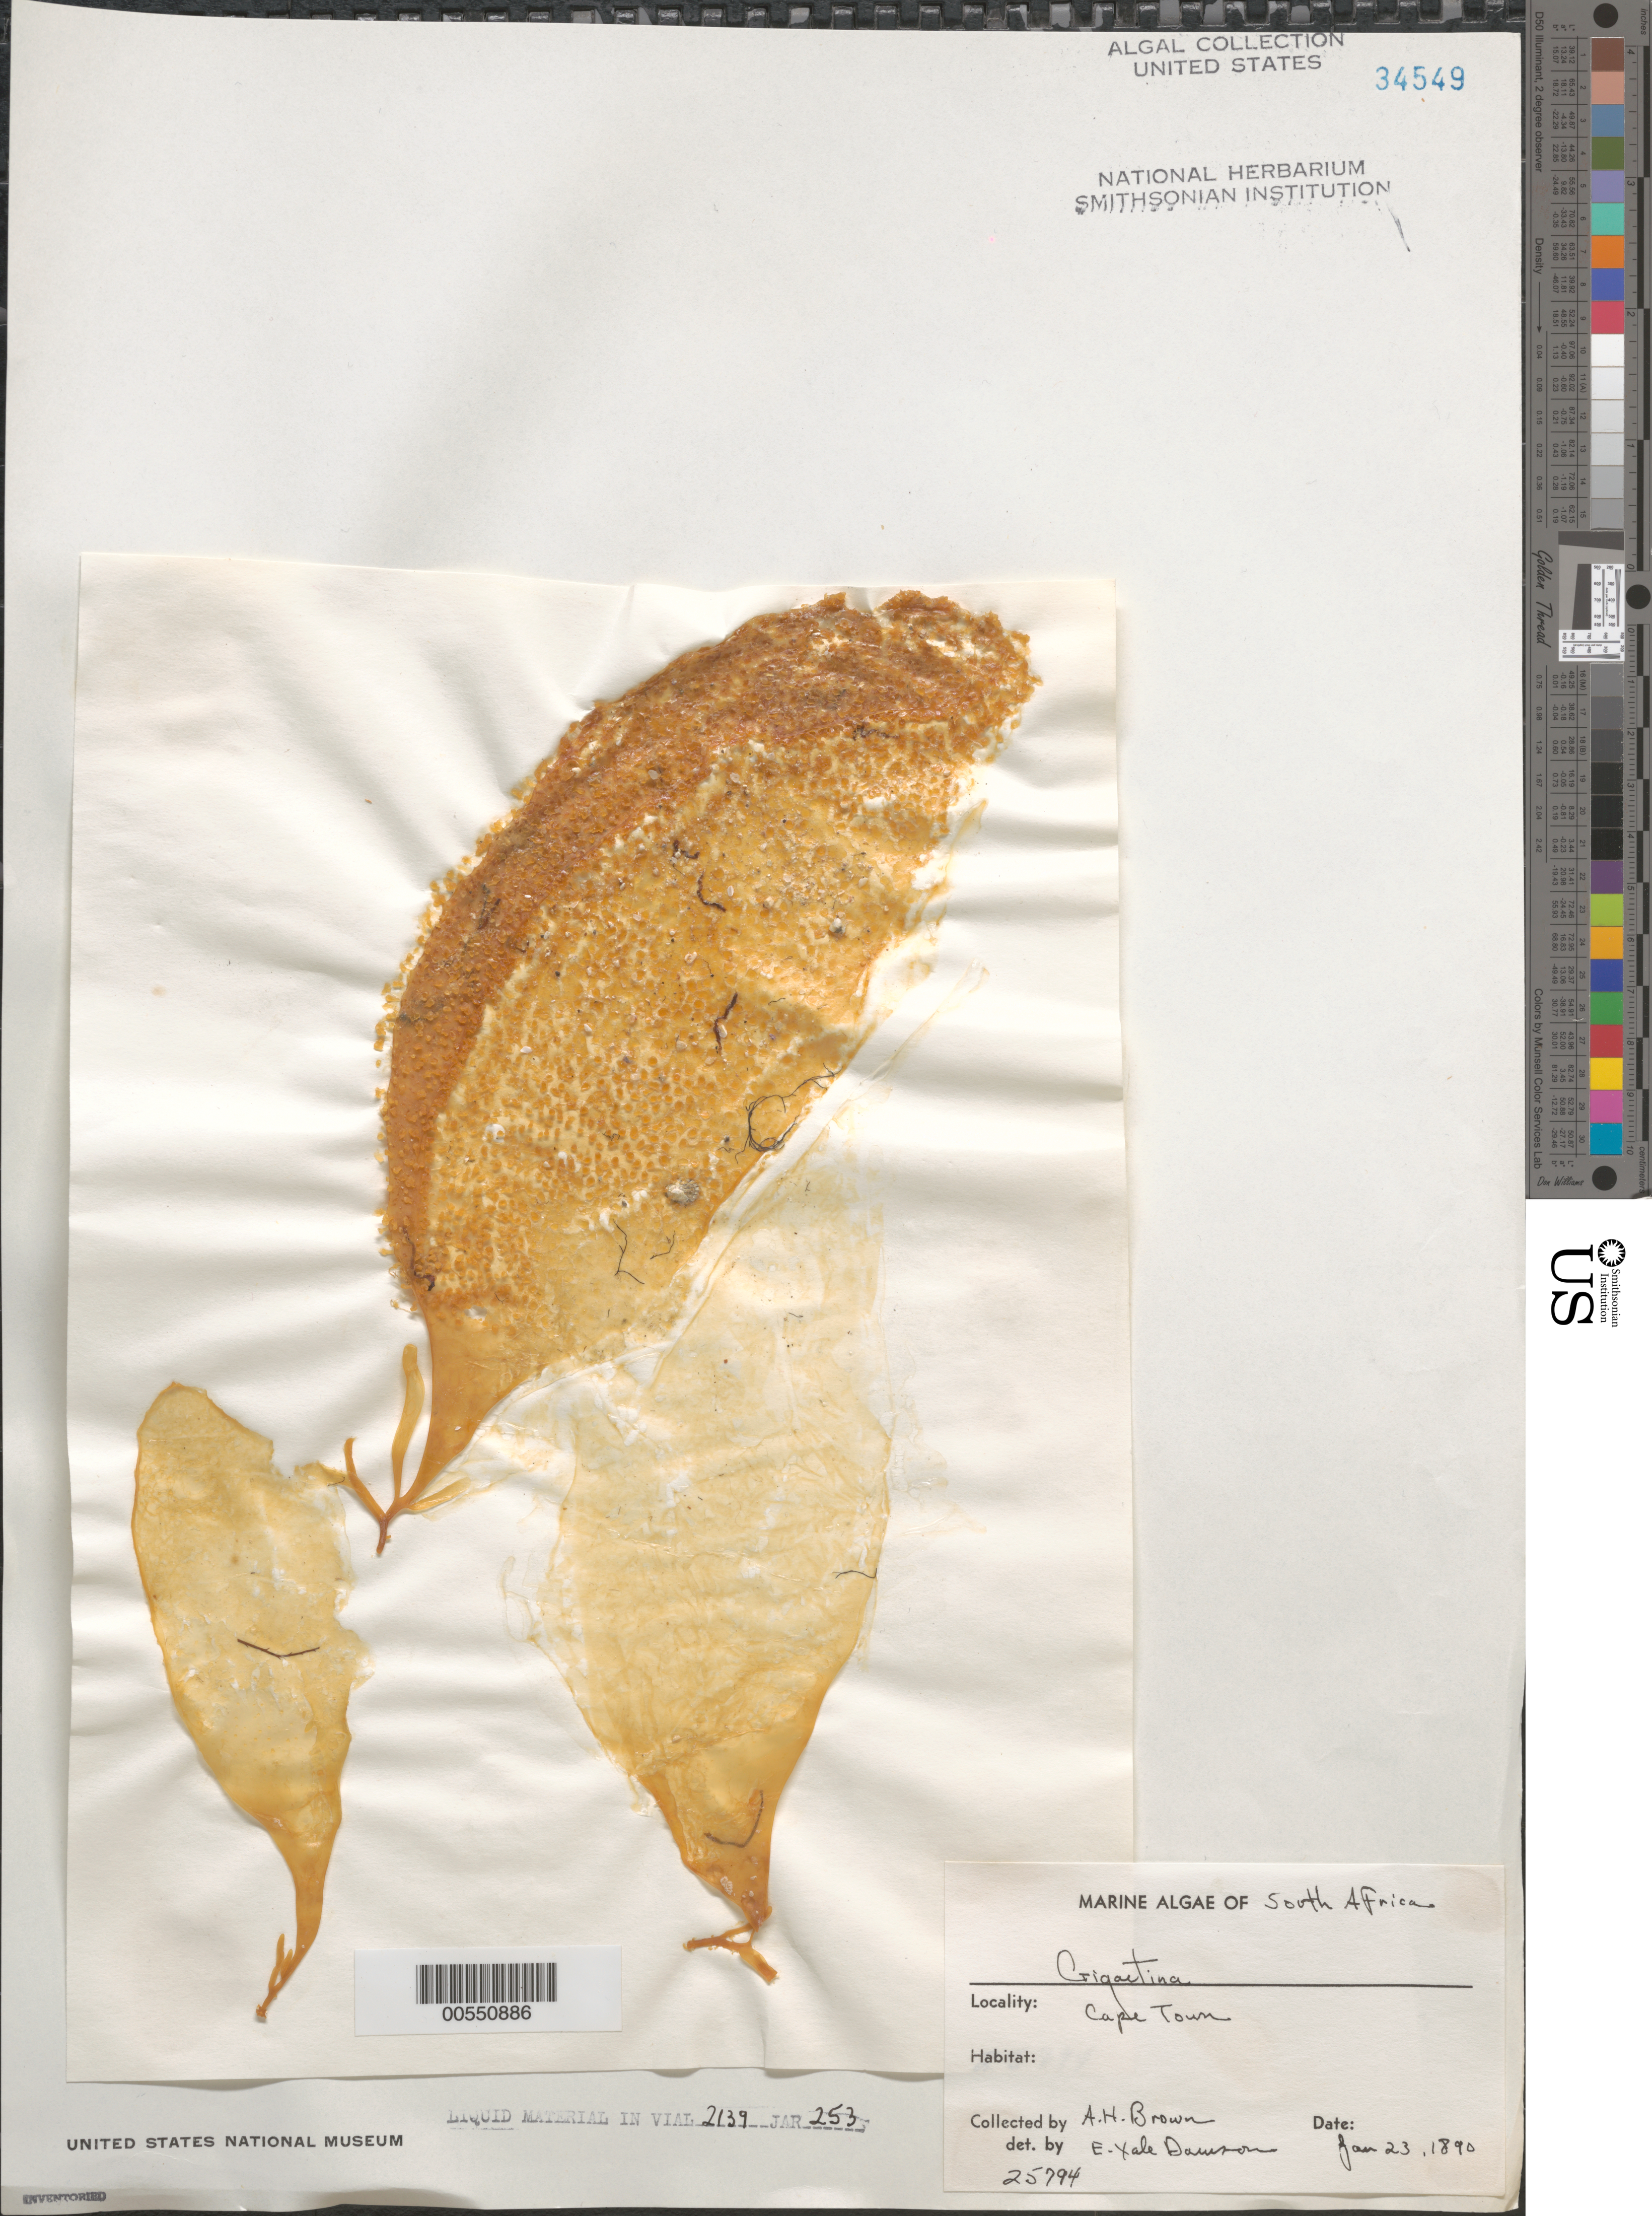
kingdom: Plantae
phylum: Rhodophyta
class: Florideophyceae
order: Gigartinales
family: Gigartinaceae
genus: Gigartina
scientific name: Gigartina sp.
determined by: Dawson, E. Y.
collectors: A. H. Brown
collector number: EYD 25794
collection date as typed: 23 Jan 1890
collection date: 1890-01-23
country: South Africa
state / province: Western Cape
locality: Cape town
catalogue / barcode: US 34549